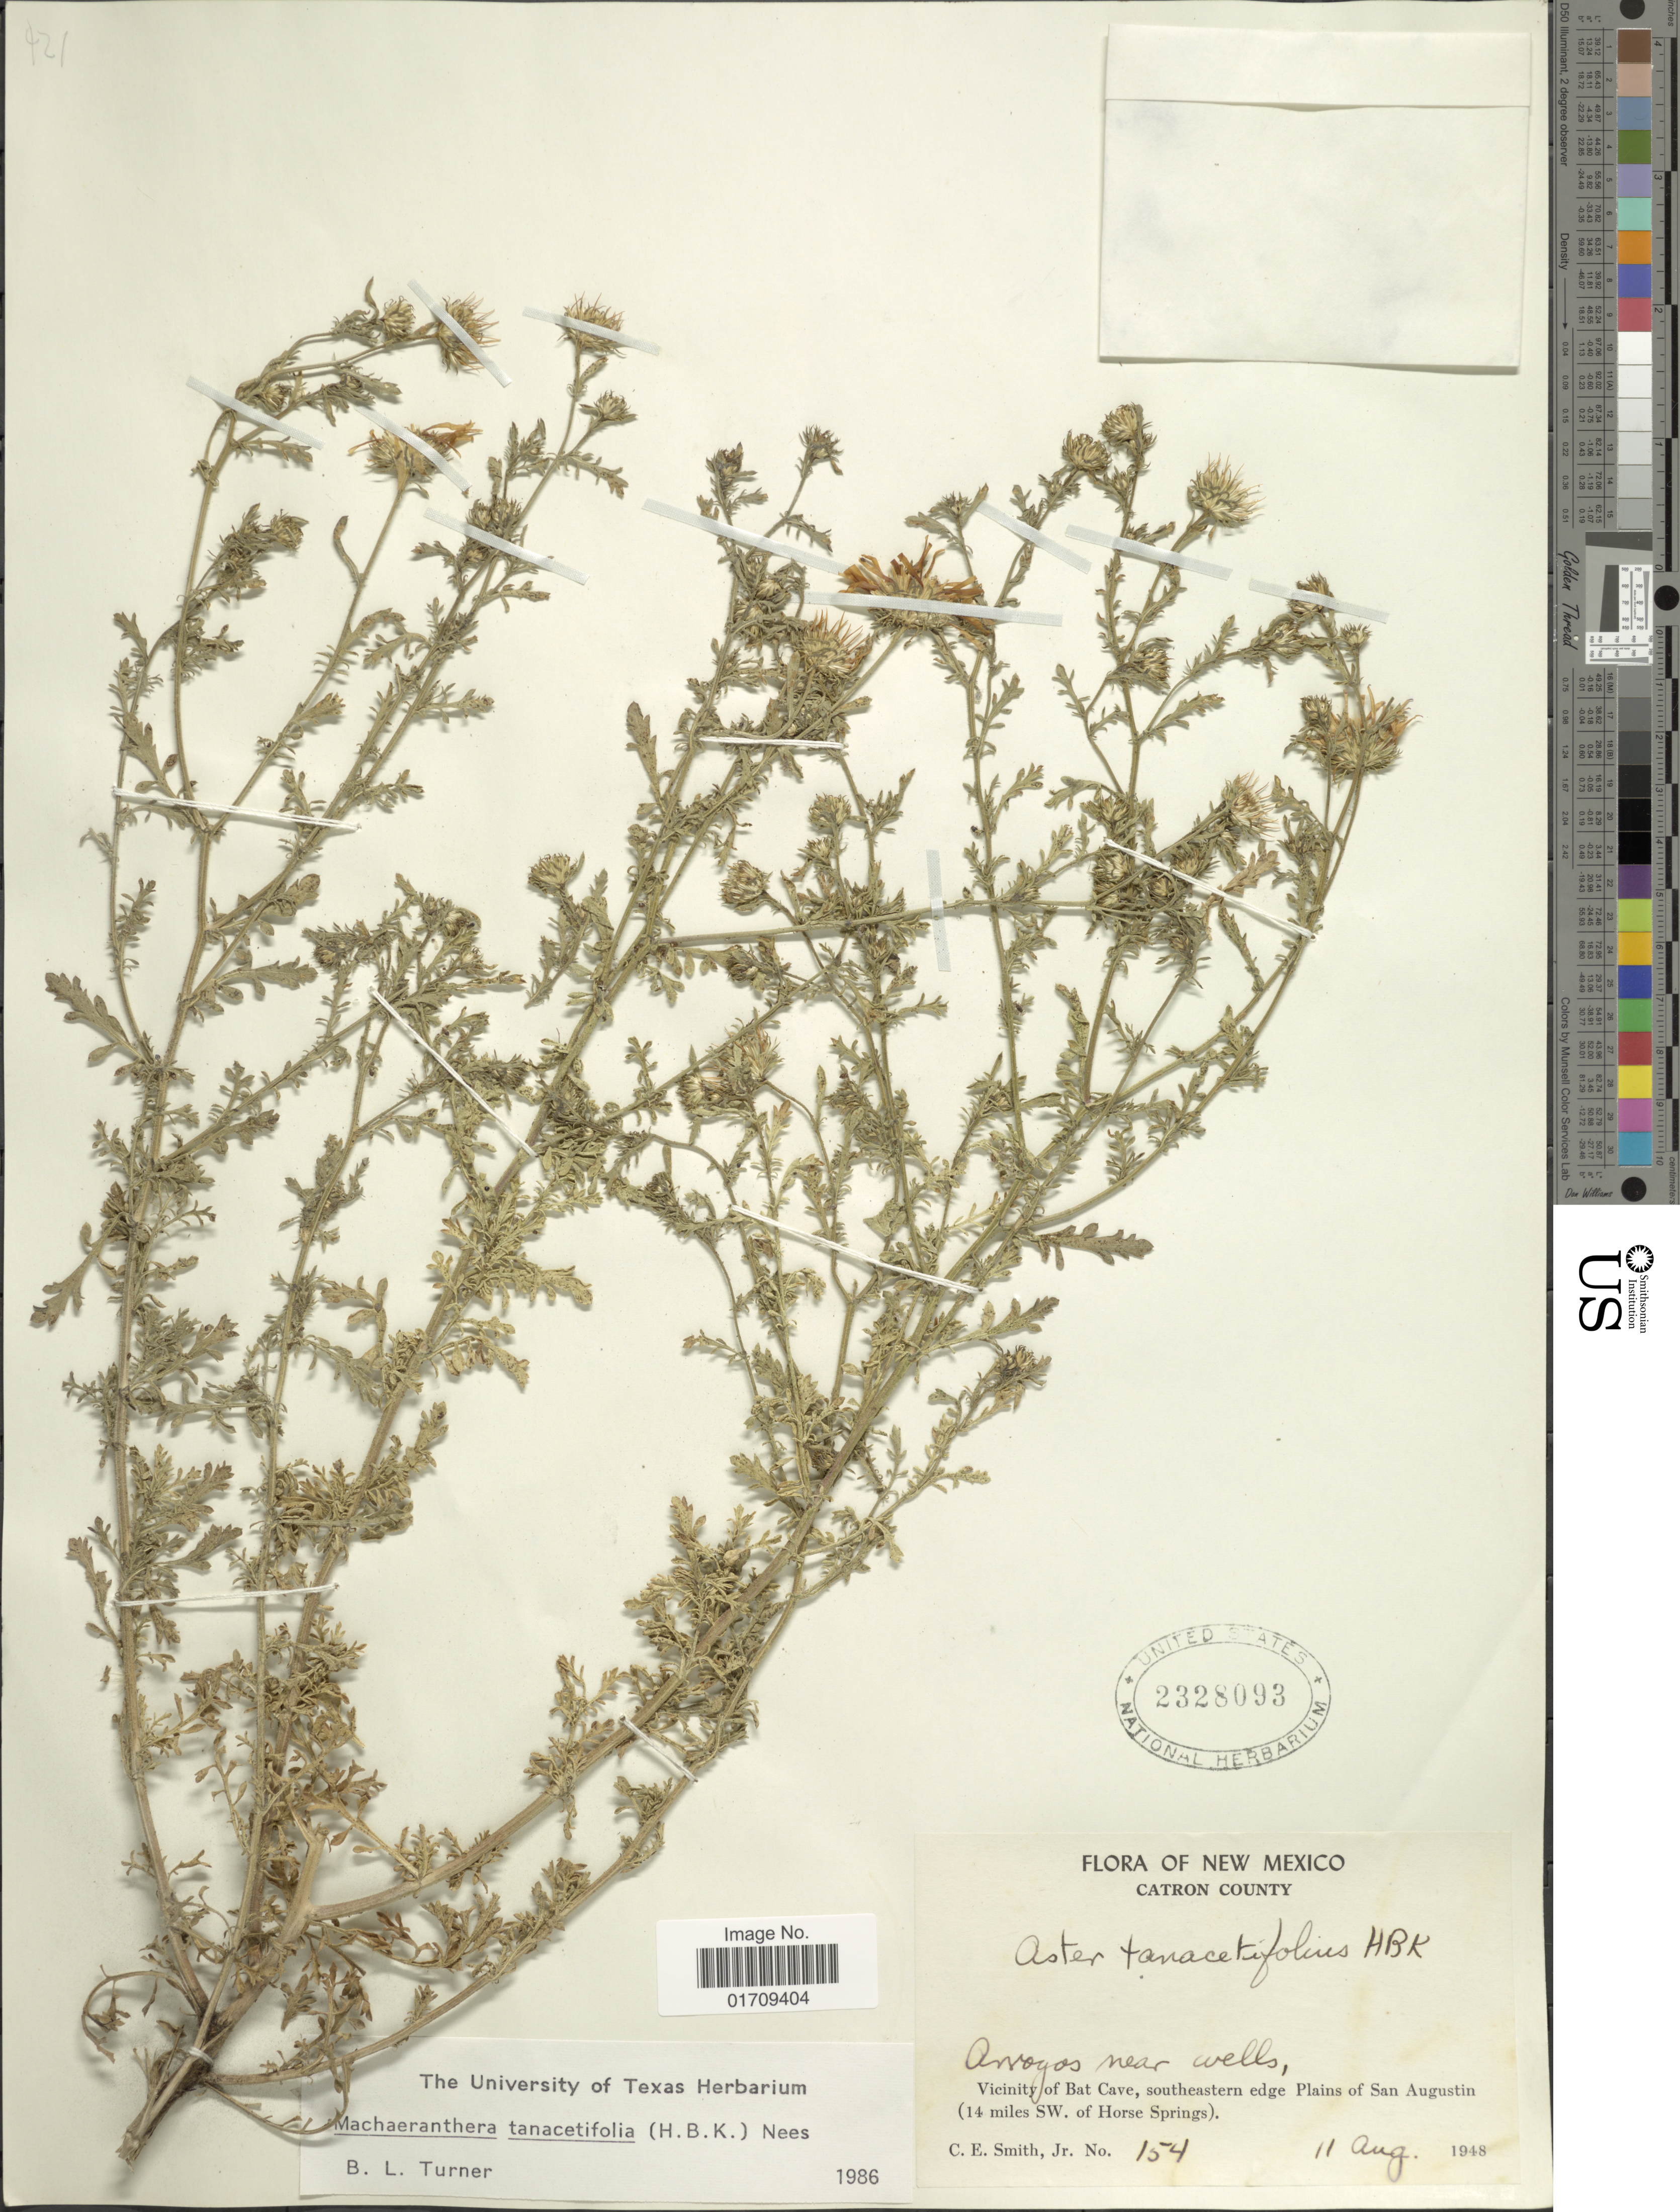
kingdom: Plantae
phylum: Tracheophyta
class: Magnoliopsida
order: Asterales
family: Asteraceae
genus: Machaeranthera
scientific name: Machaeranthera tanacetifolia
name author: (Kunth) Nees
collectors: C. E. Smith Jr.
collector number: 154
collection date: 1948-08-11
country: United States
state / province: New Mexico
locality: Catron County, Vicinity of Bat Cave, southeastern edge Plains of San Augustin (14 miles SW. of Horse Springs)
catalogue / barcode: US 2328093